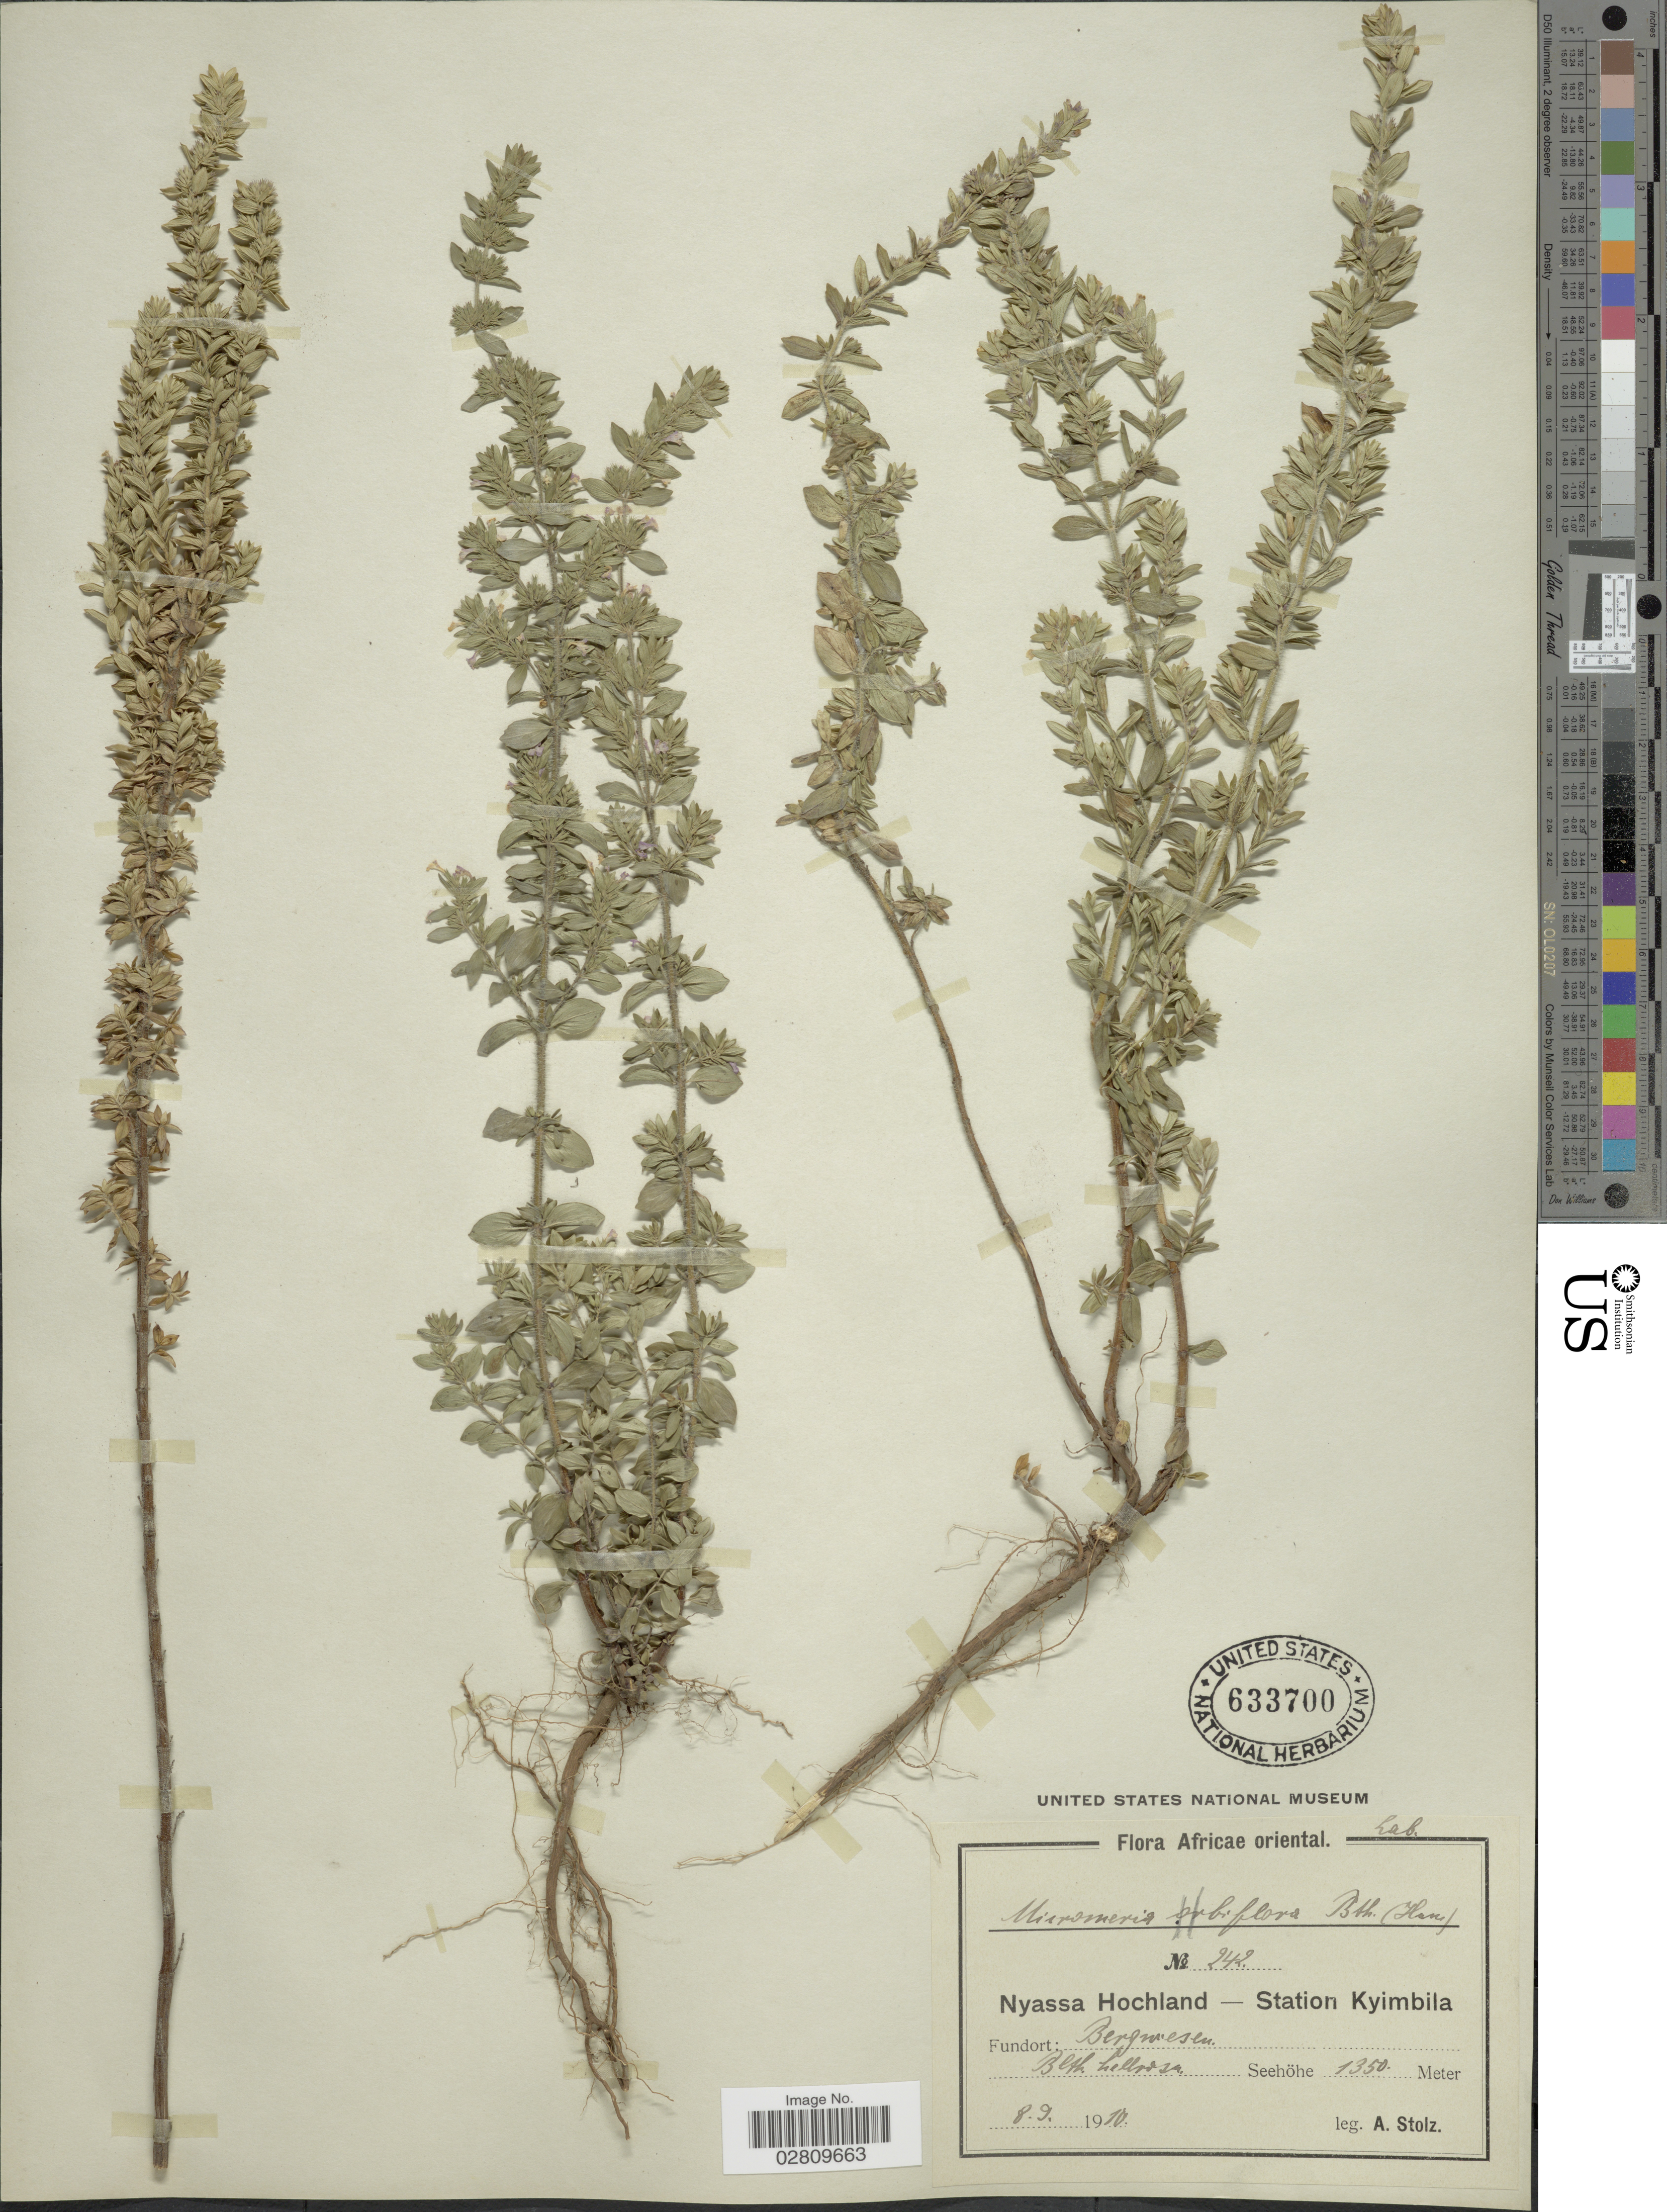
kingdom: Plantae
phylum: Tracheophyta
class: Magnoliopsida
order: Lamiales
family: Lamiaceae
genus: Micromeria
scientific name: Micromeria biflora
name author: (Buch.-Ham. ex D. Don) Benth.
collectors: A. Stolz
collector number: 242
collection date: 1910-09-08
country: Malawi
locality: Nyassa Hochland - Station Kyimbila. Africae oriental.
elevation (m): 1350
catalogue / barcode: US 633700